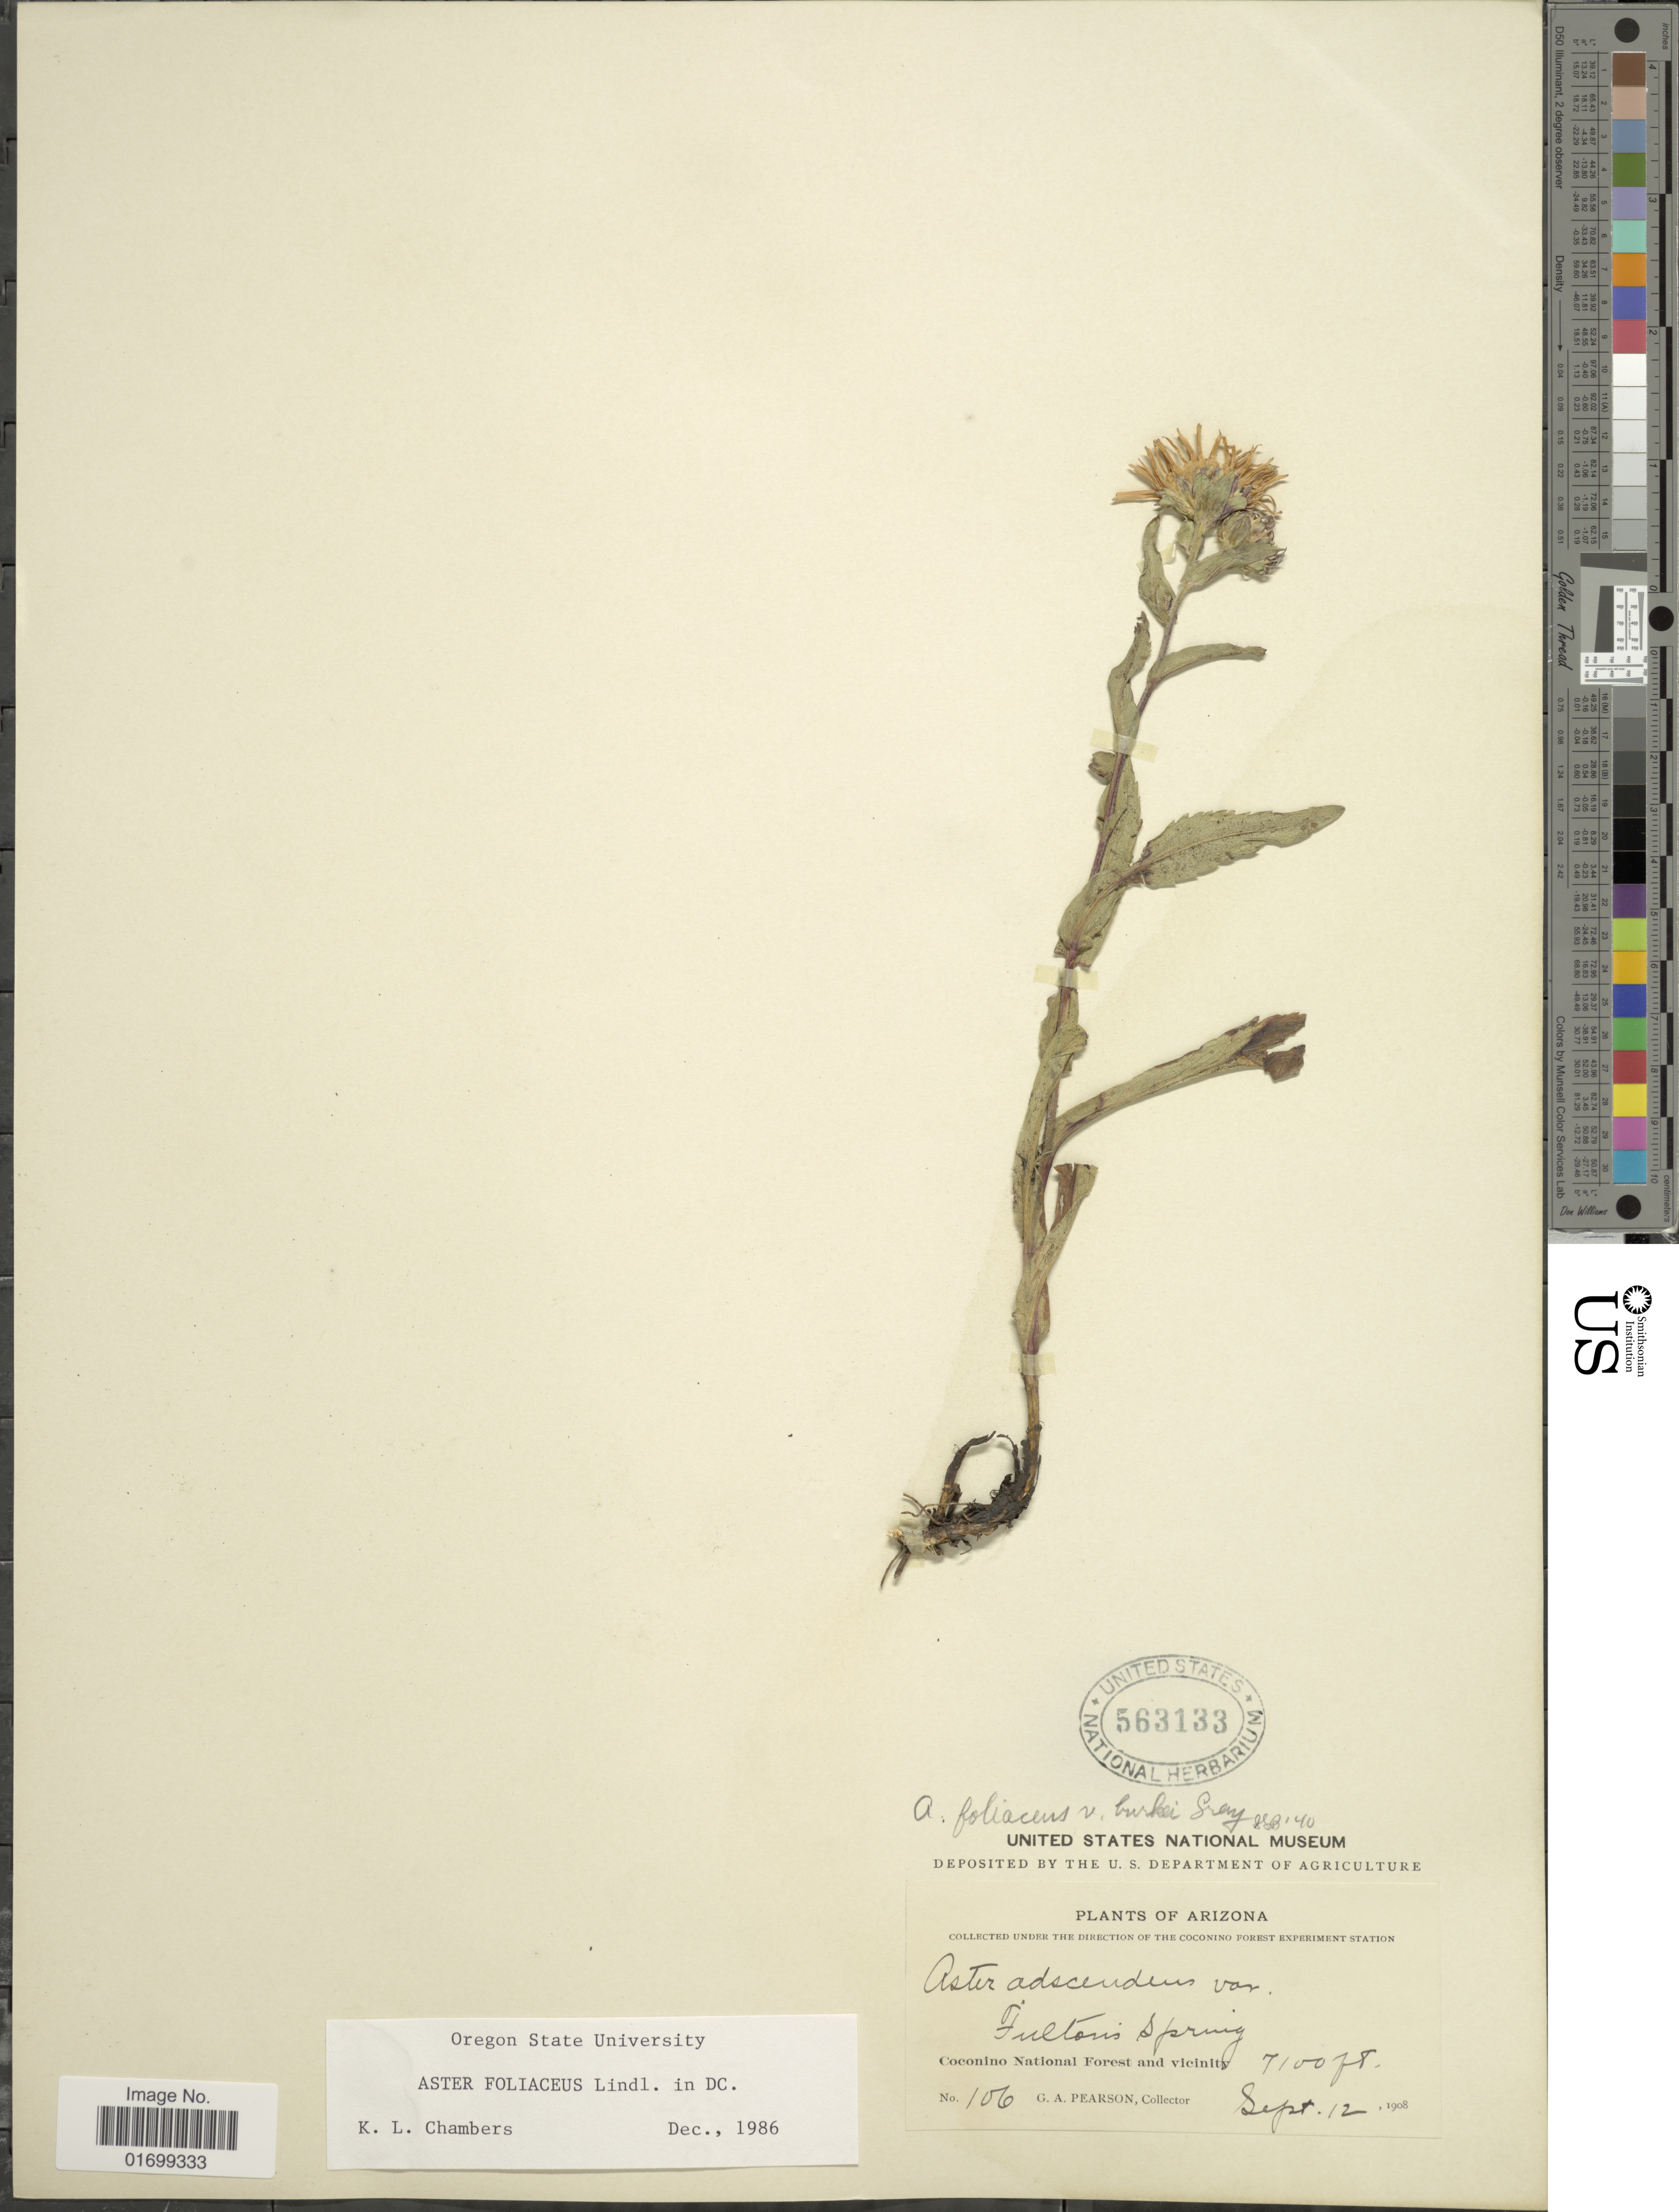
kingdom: Plantae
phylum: Tracheophyta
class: Magnoliopsida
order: Asterales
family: Asteraceae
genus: Symphyotrichum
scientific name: Symphyotrichum foliaceum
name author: (Lindl. ex DC.) G.L. Nesom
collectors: G. A. Pearson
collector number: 106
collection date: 1908-09-12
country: United States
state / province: Arizona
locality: Fultons Spring, Coconino National Forest and vicinity.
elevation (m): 2164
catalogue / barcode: US 563133